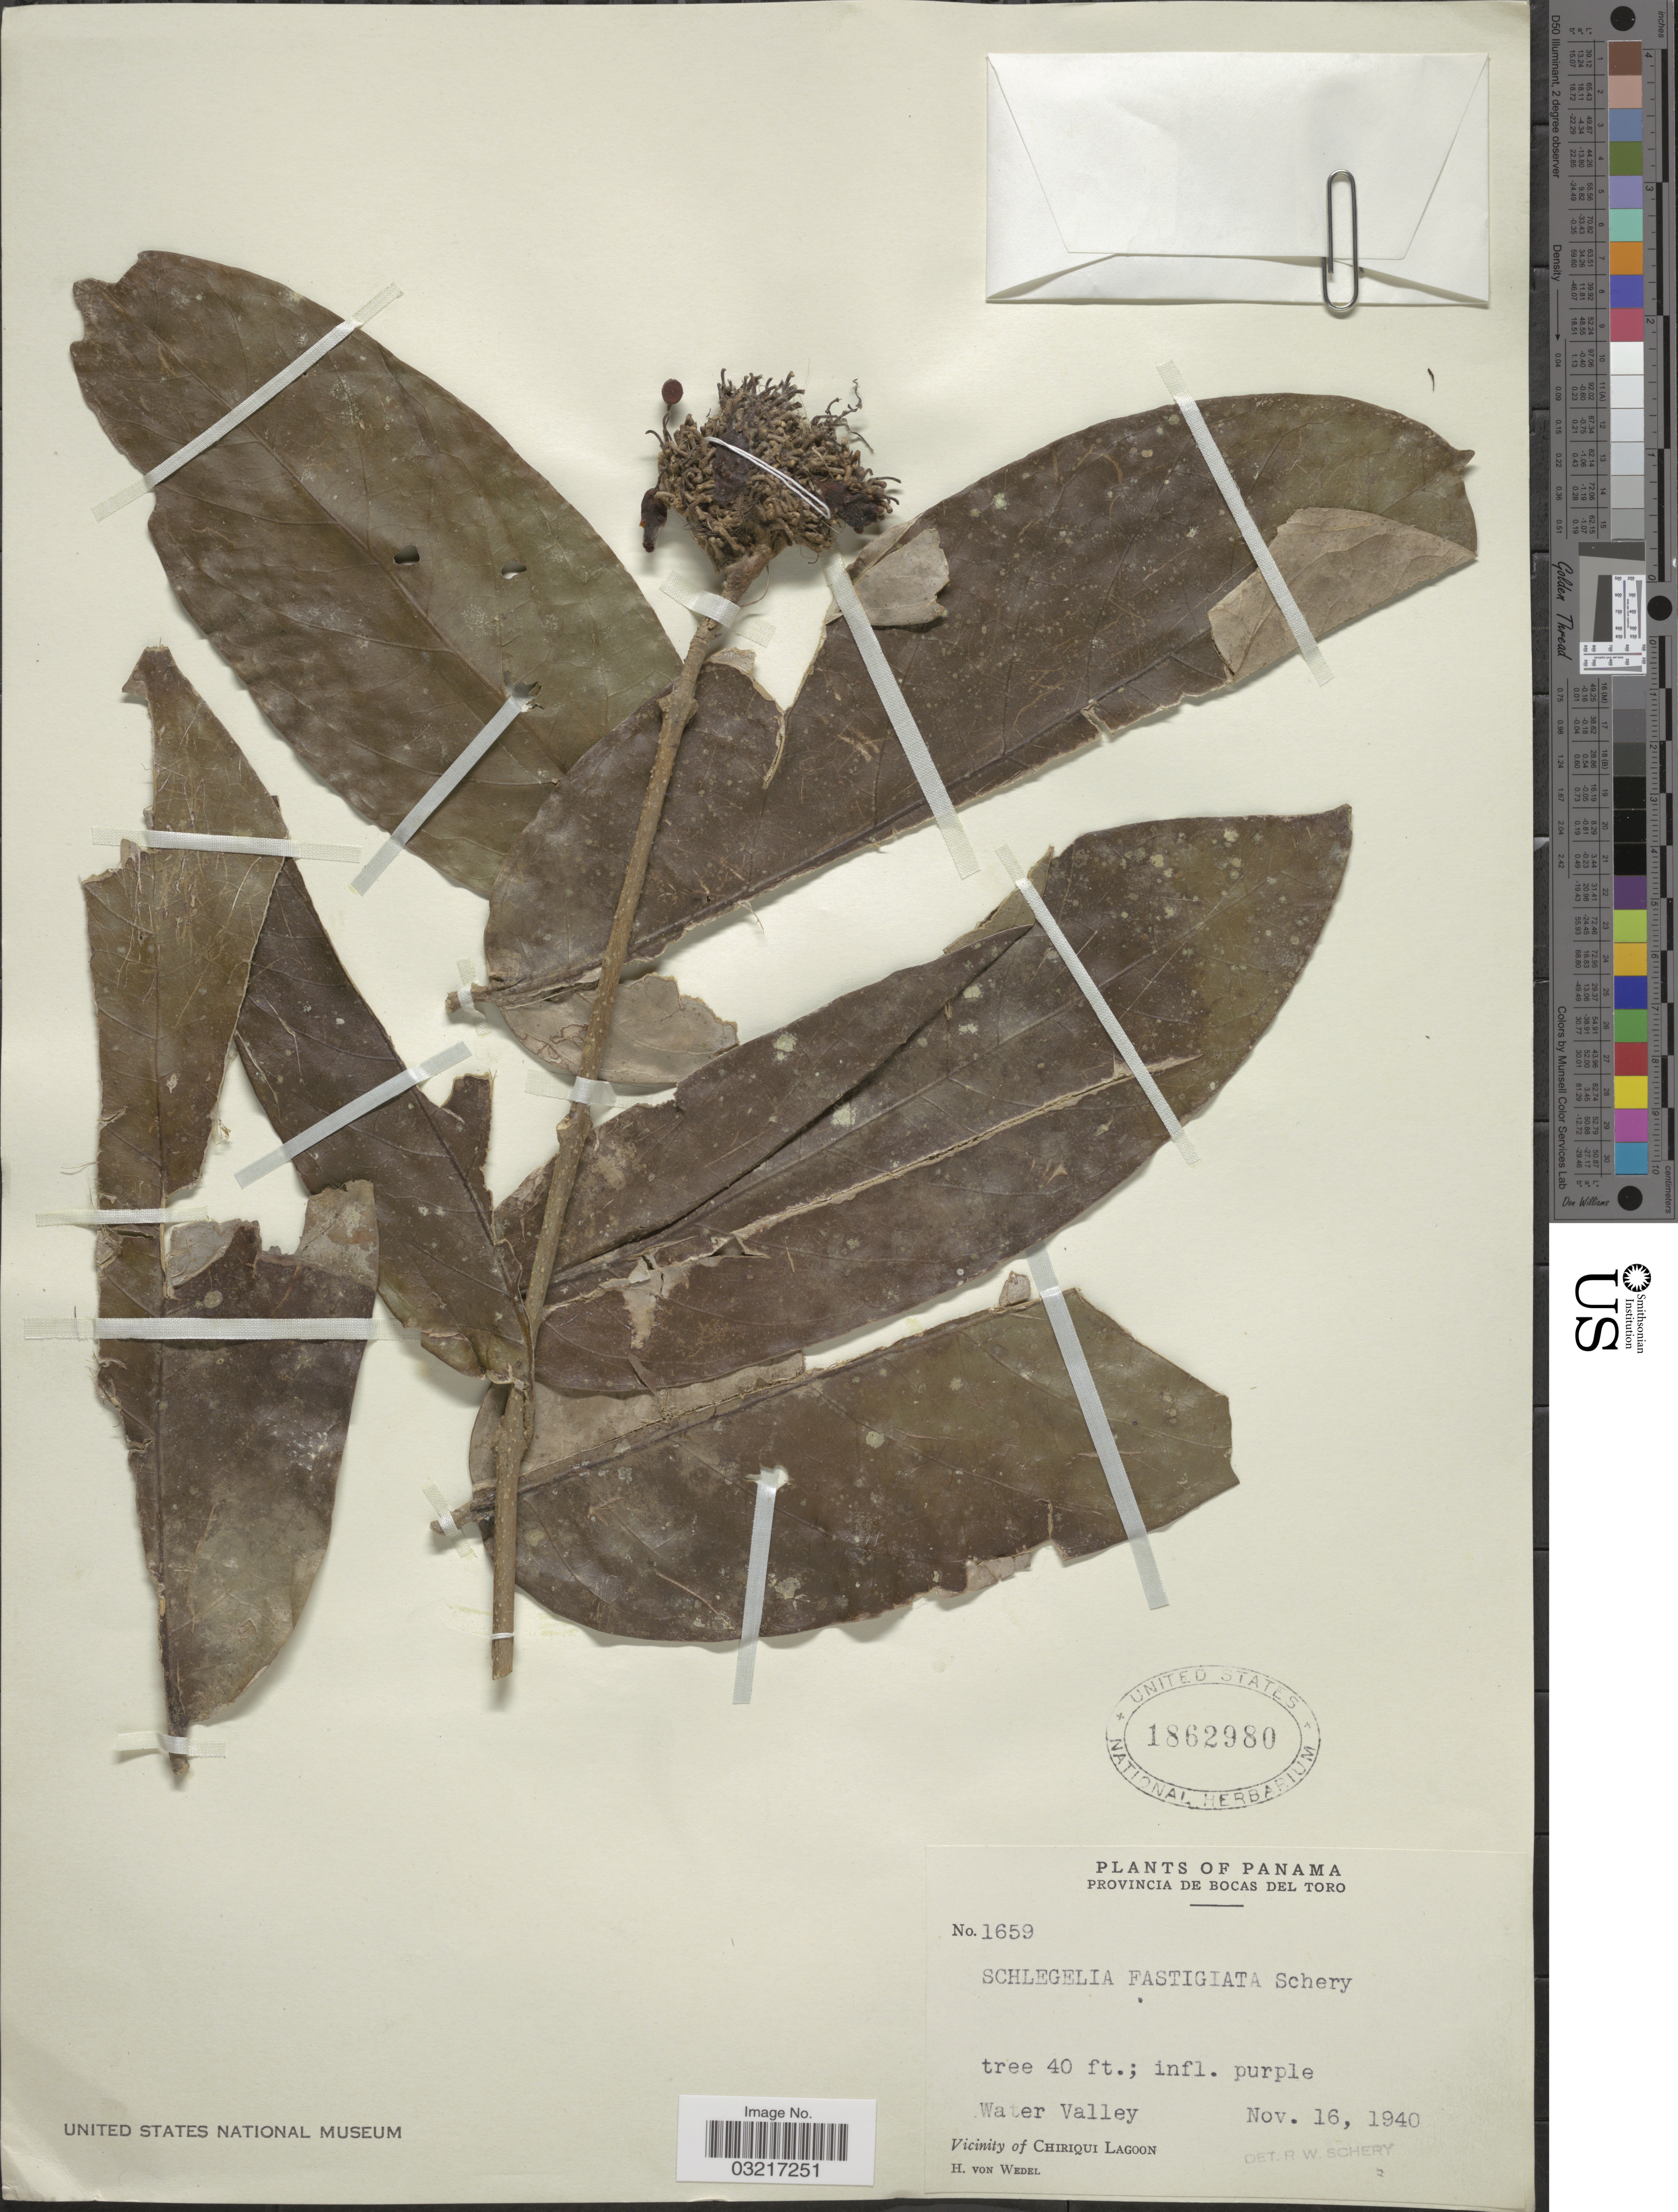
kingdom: Plantae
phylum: Tracheophyta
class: Magnoliopsida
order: Lamiales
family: Schlegeliaceae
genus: Schlegelia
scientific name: Schlegelia fastigiata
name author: Schery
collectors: H. von Wedel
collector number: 1659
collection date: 1940-11-16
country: Panama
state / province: Bocas del Toro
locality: Water Valley. Vicinity of Chiriqui Lagoon.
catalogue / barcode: US 1862980